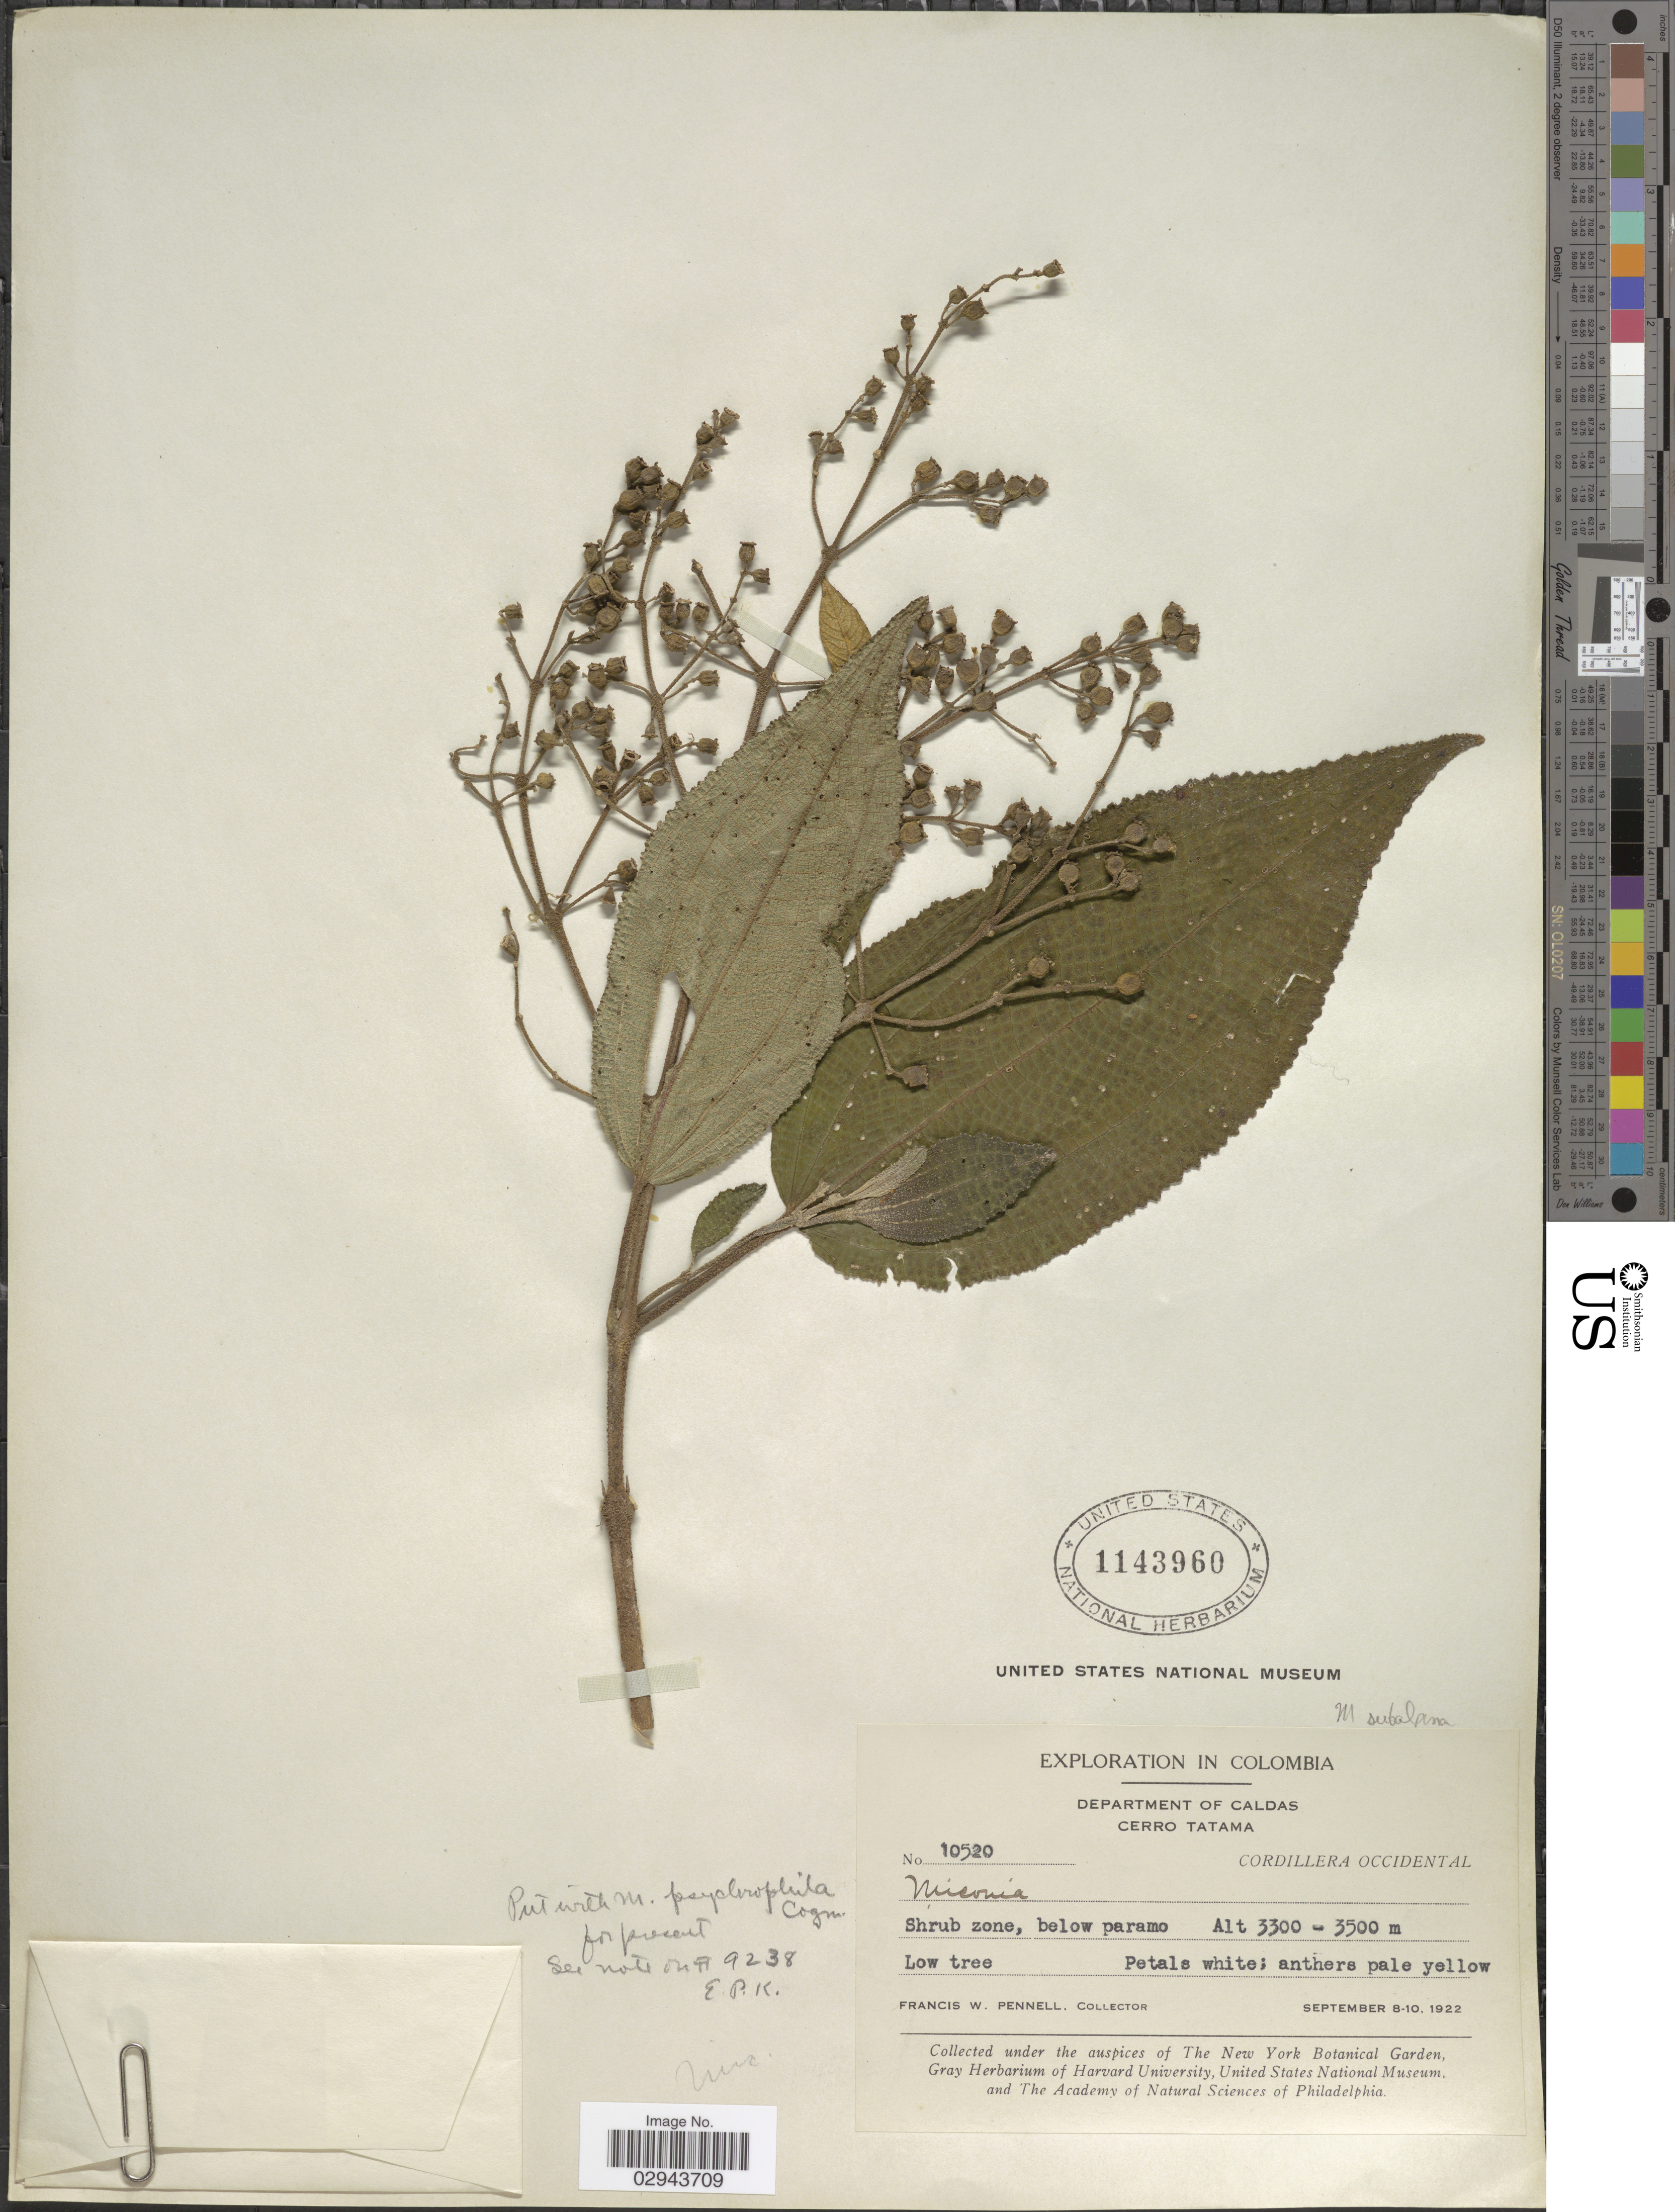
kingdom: Plantae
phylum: Tracheophyta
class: Magnoliopsida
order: Myrtales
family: Melastomataceae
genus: Miconia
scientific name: Miconia subalpina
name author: Gleason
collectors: F. W. Pennell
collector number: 10520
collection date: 1922-09-08/1922-09-10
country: Colombia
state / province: Caldas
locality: Department of Caldas. Cerro Tatama. Cordillera Occidental.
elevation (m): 3300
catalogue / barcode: US 1143960